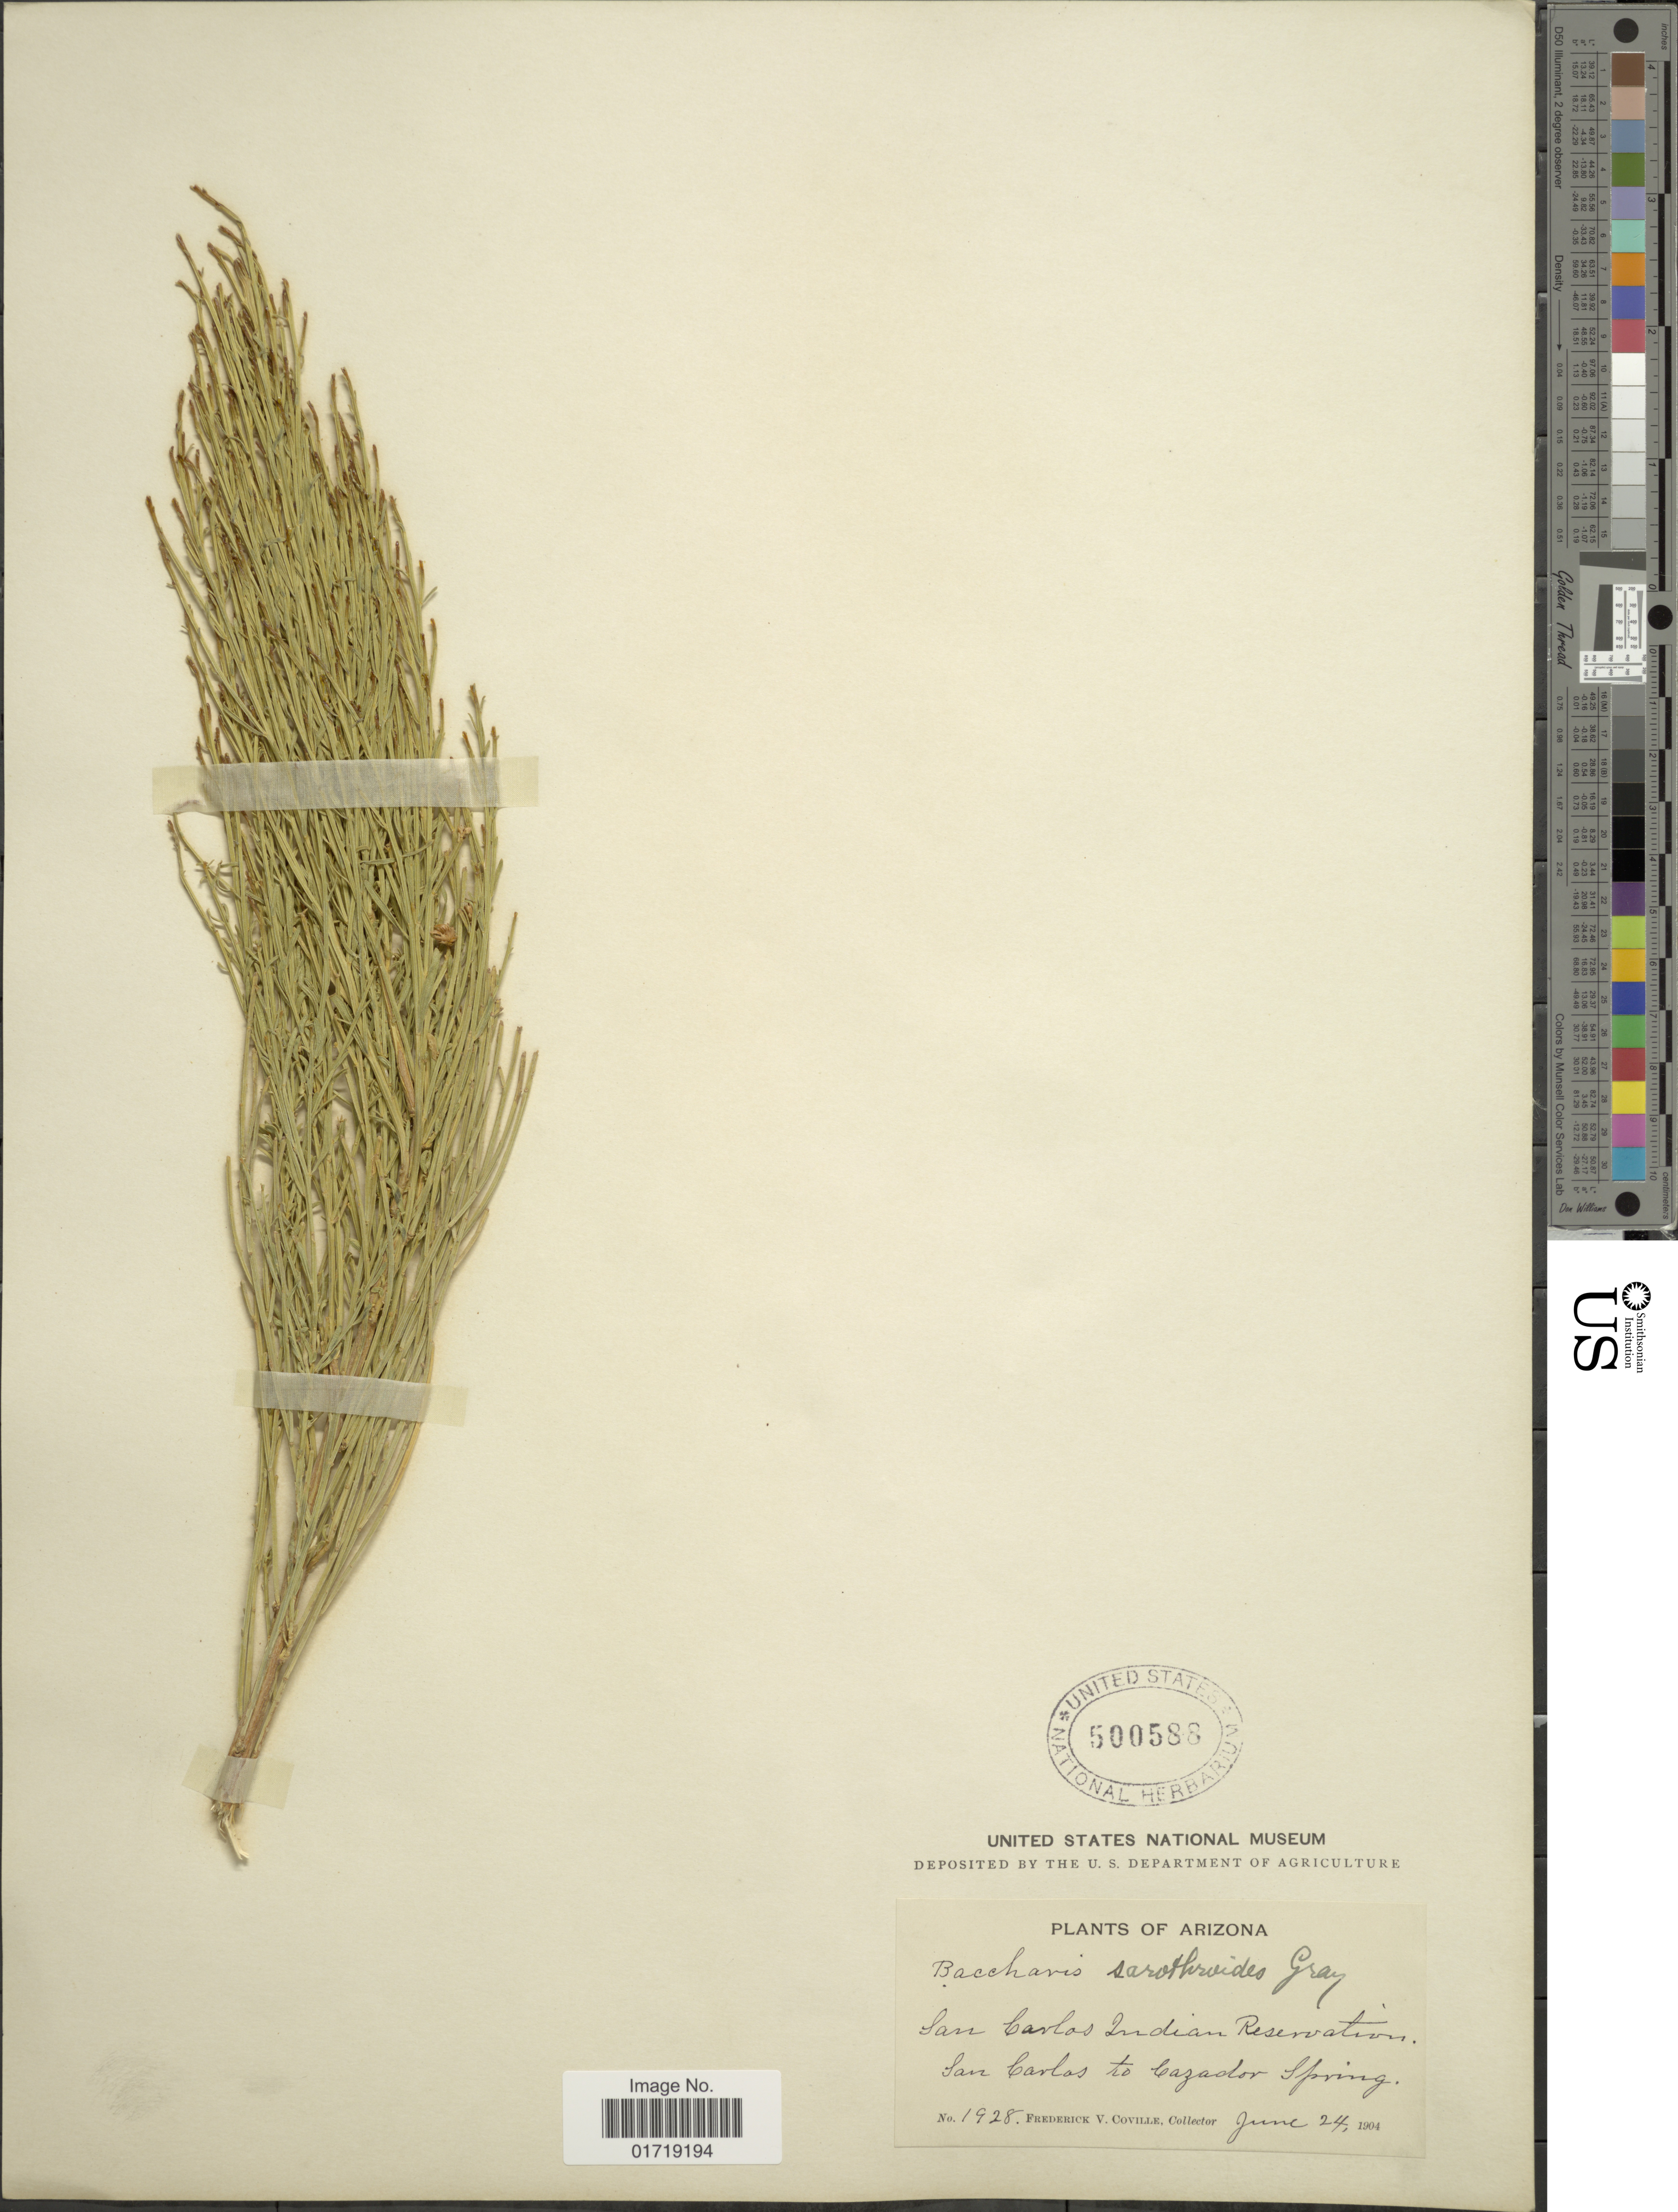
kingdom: Plantae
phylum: Tracheophyta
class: Magnoliopsida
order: Asterales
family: Asteraceae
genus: Baccharis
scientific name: Baccharis sarothroides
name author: A. Gray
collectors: F. V. Coville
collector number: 1928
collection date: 1904-06-24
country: United States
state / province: Arizona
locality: San Carlos Indian Reservation, San Carlos to Cazador Spring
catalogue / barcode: US 500588